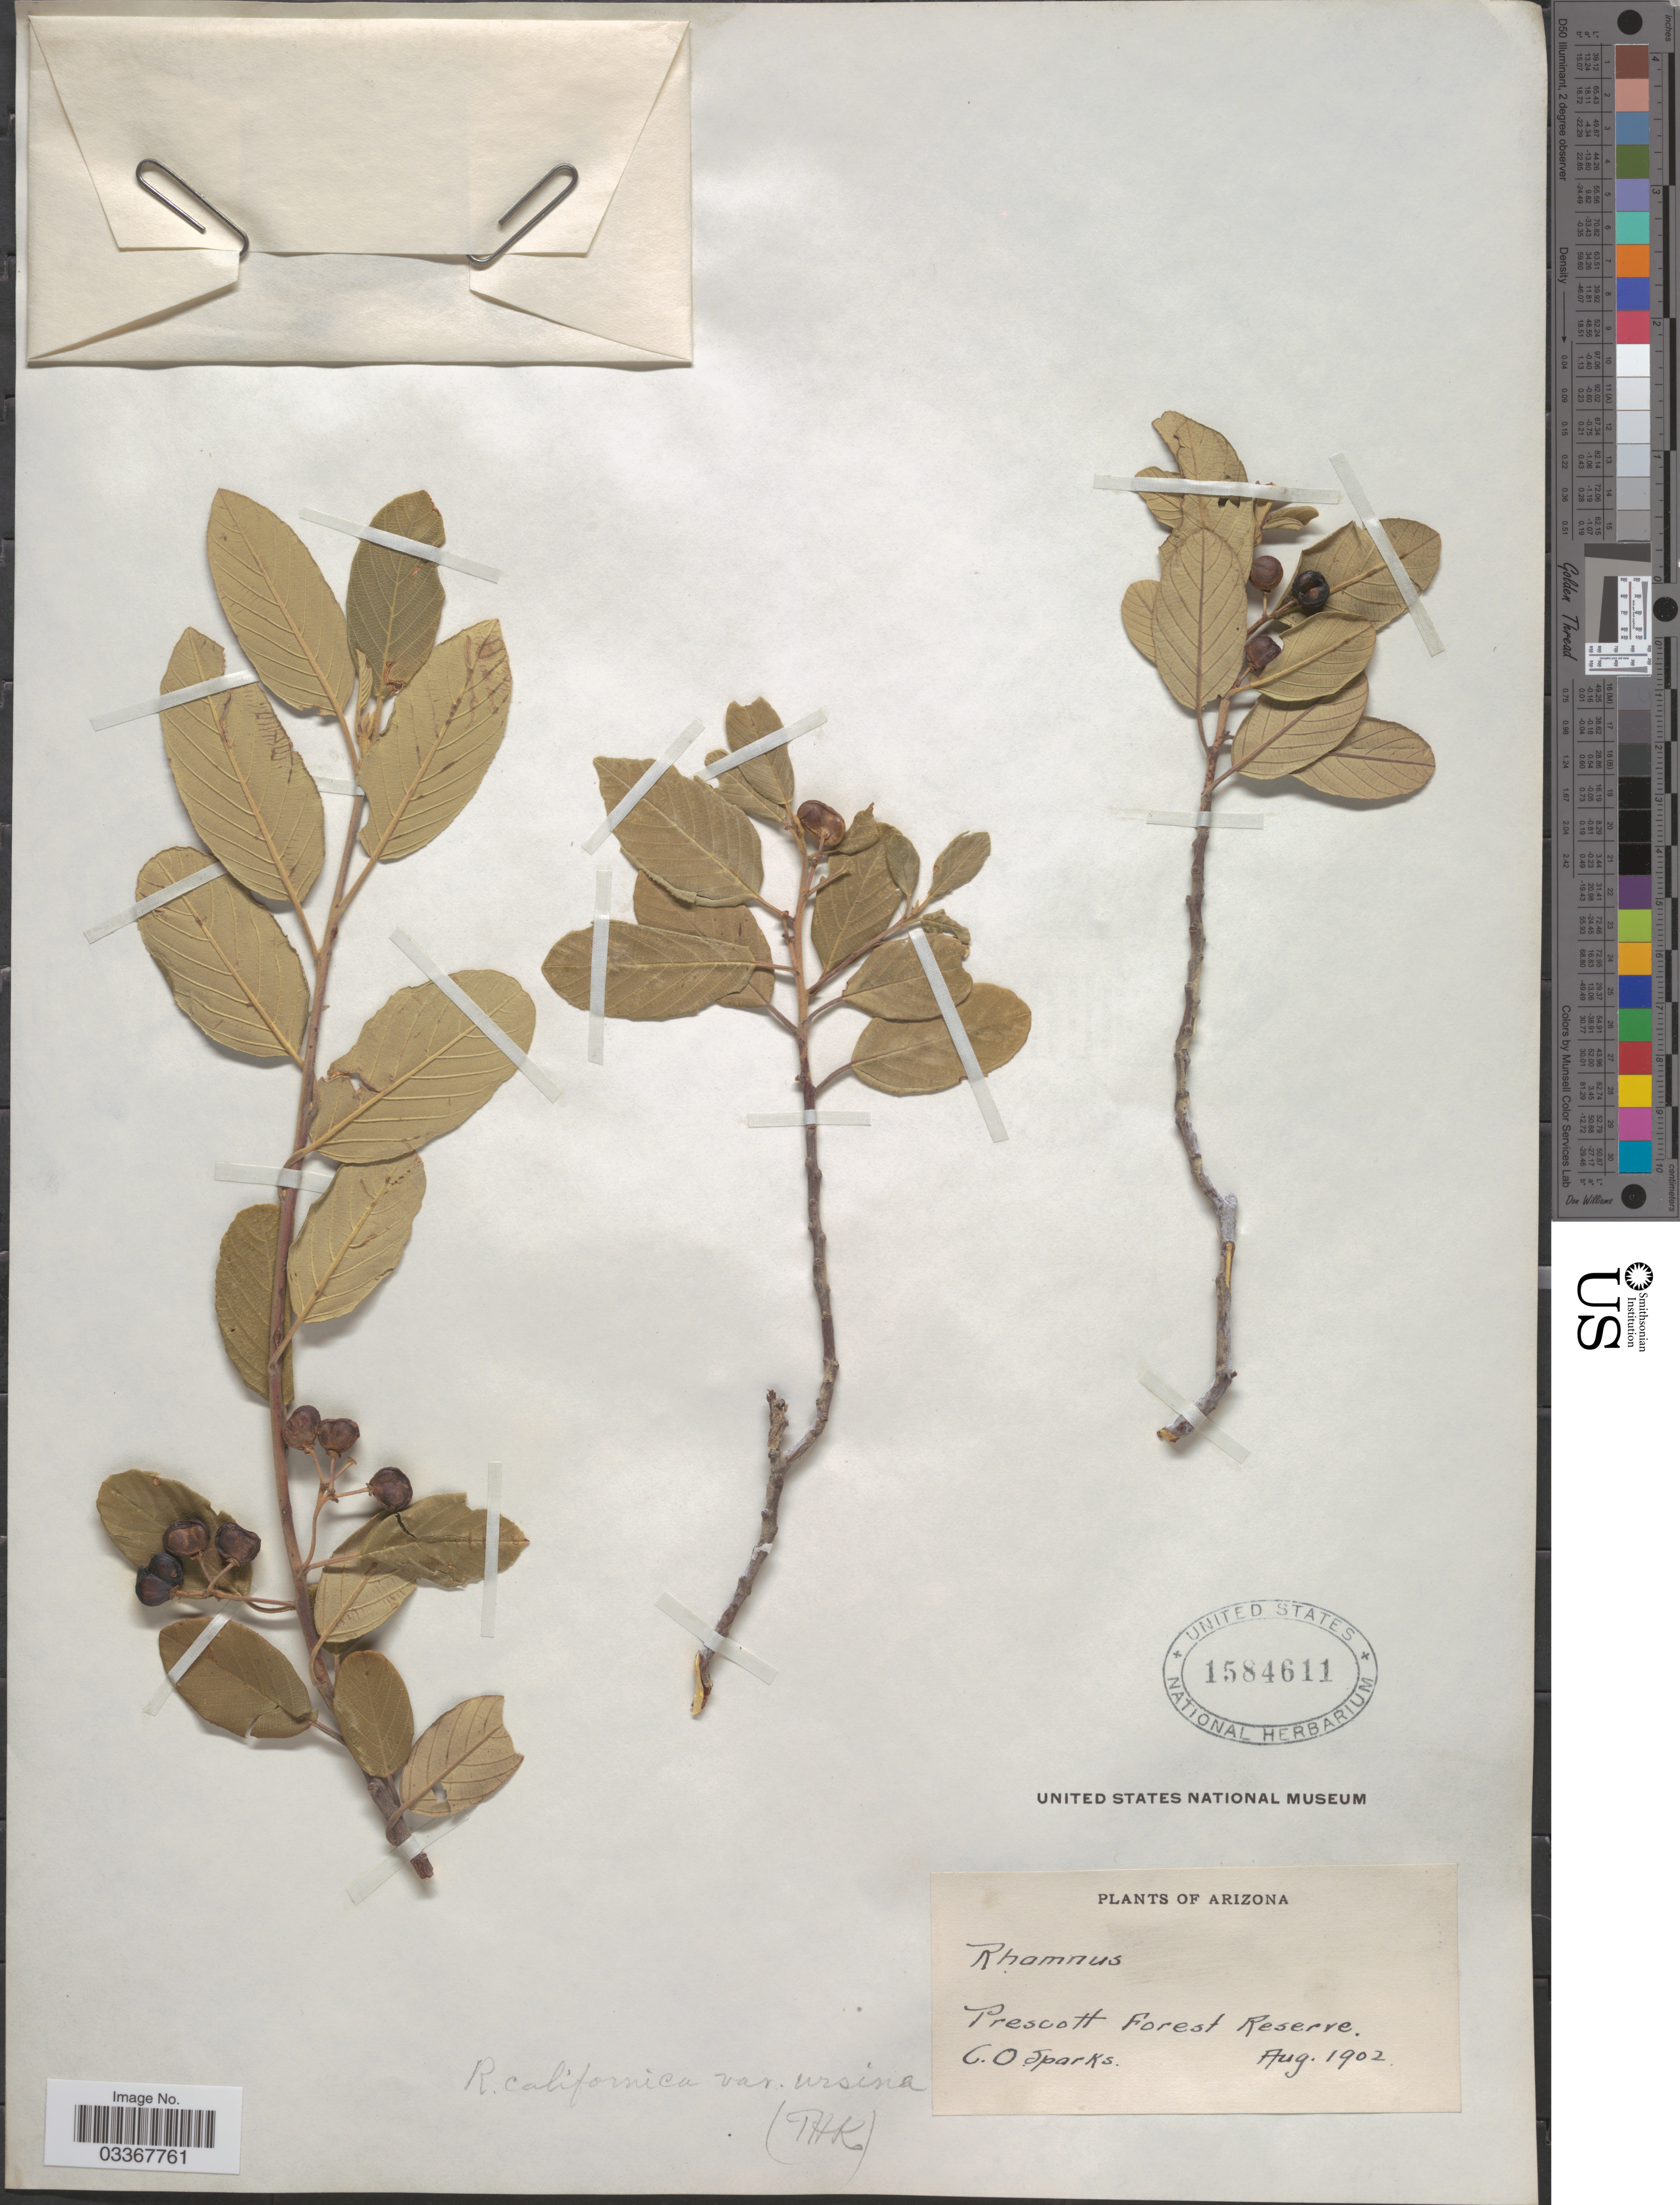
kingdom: Plantae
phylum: Tracheophyta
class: Magnoliopsida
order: Rosales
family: Rhamnaceae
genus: Frangula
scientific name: Frangula californica subsp. ursina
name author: (Greene) Kartesz & Gandhi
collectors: C. O. Sparks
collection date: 1902-08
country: United States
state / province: Arizona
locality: Prescott Forest Reserve.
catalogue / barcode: US 1584611